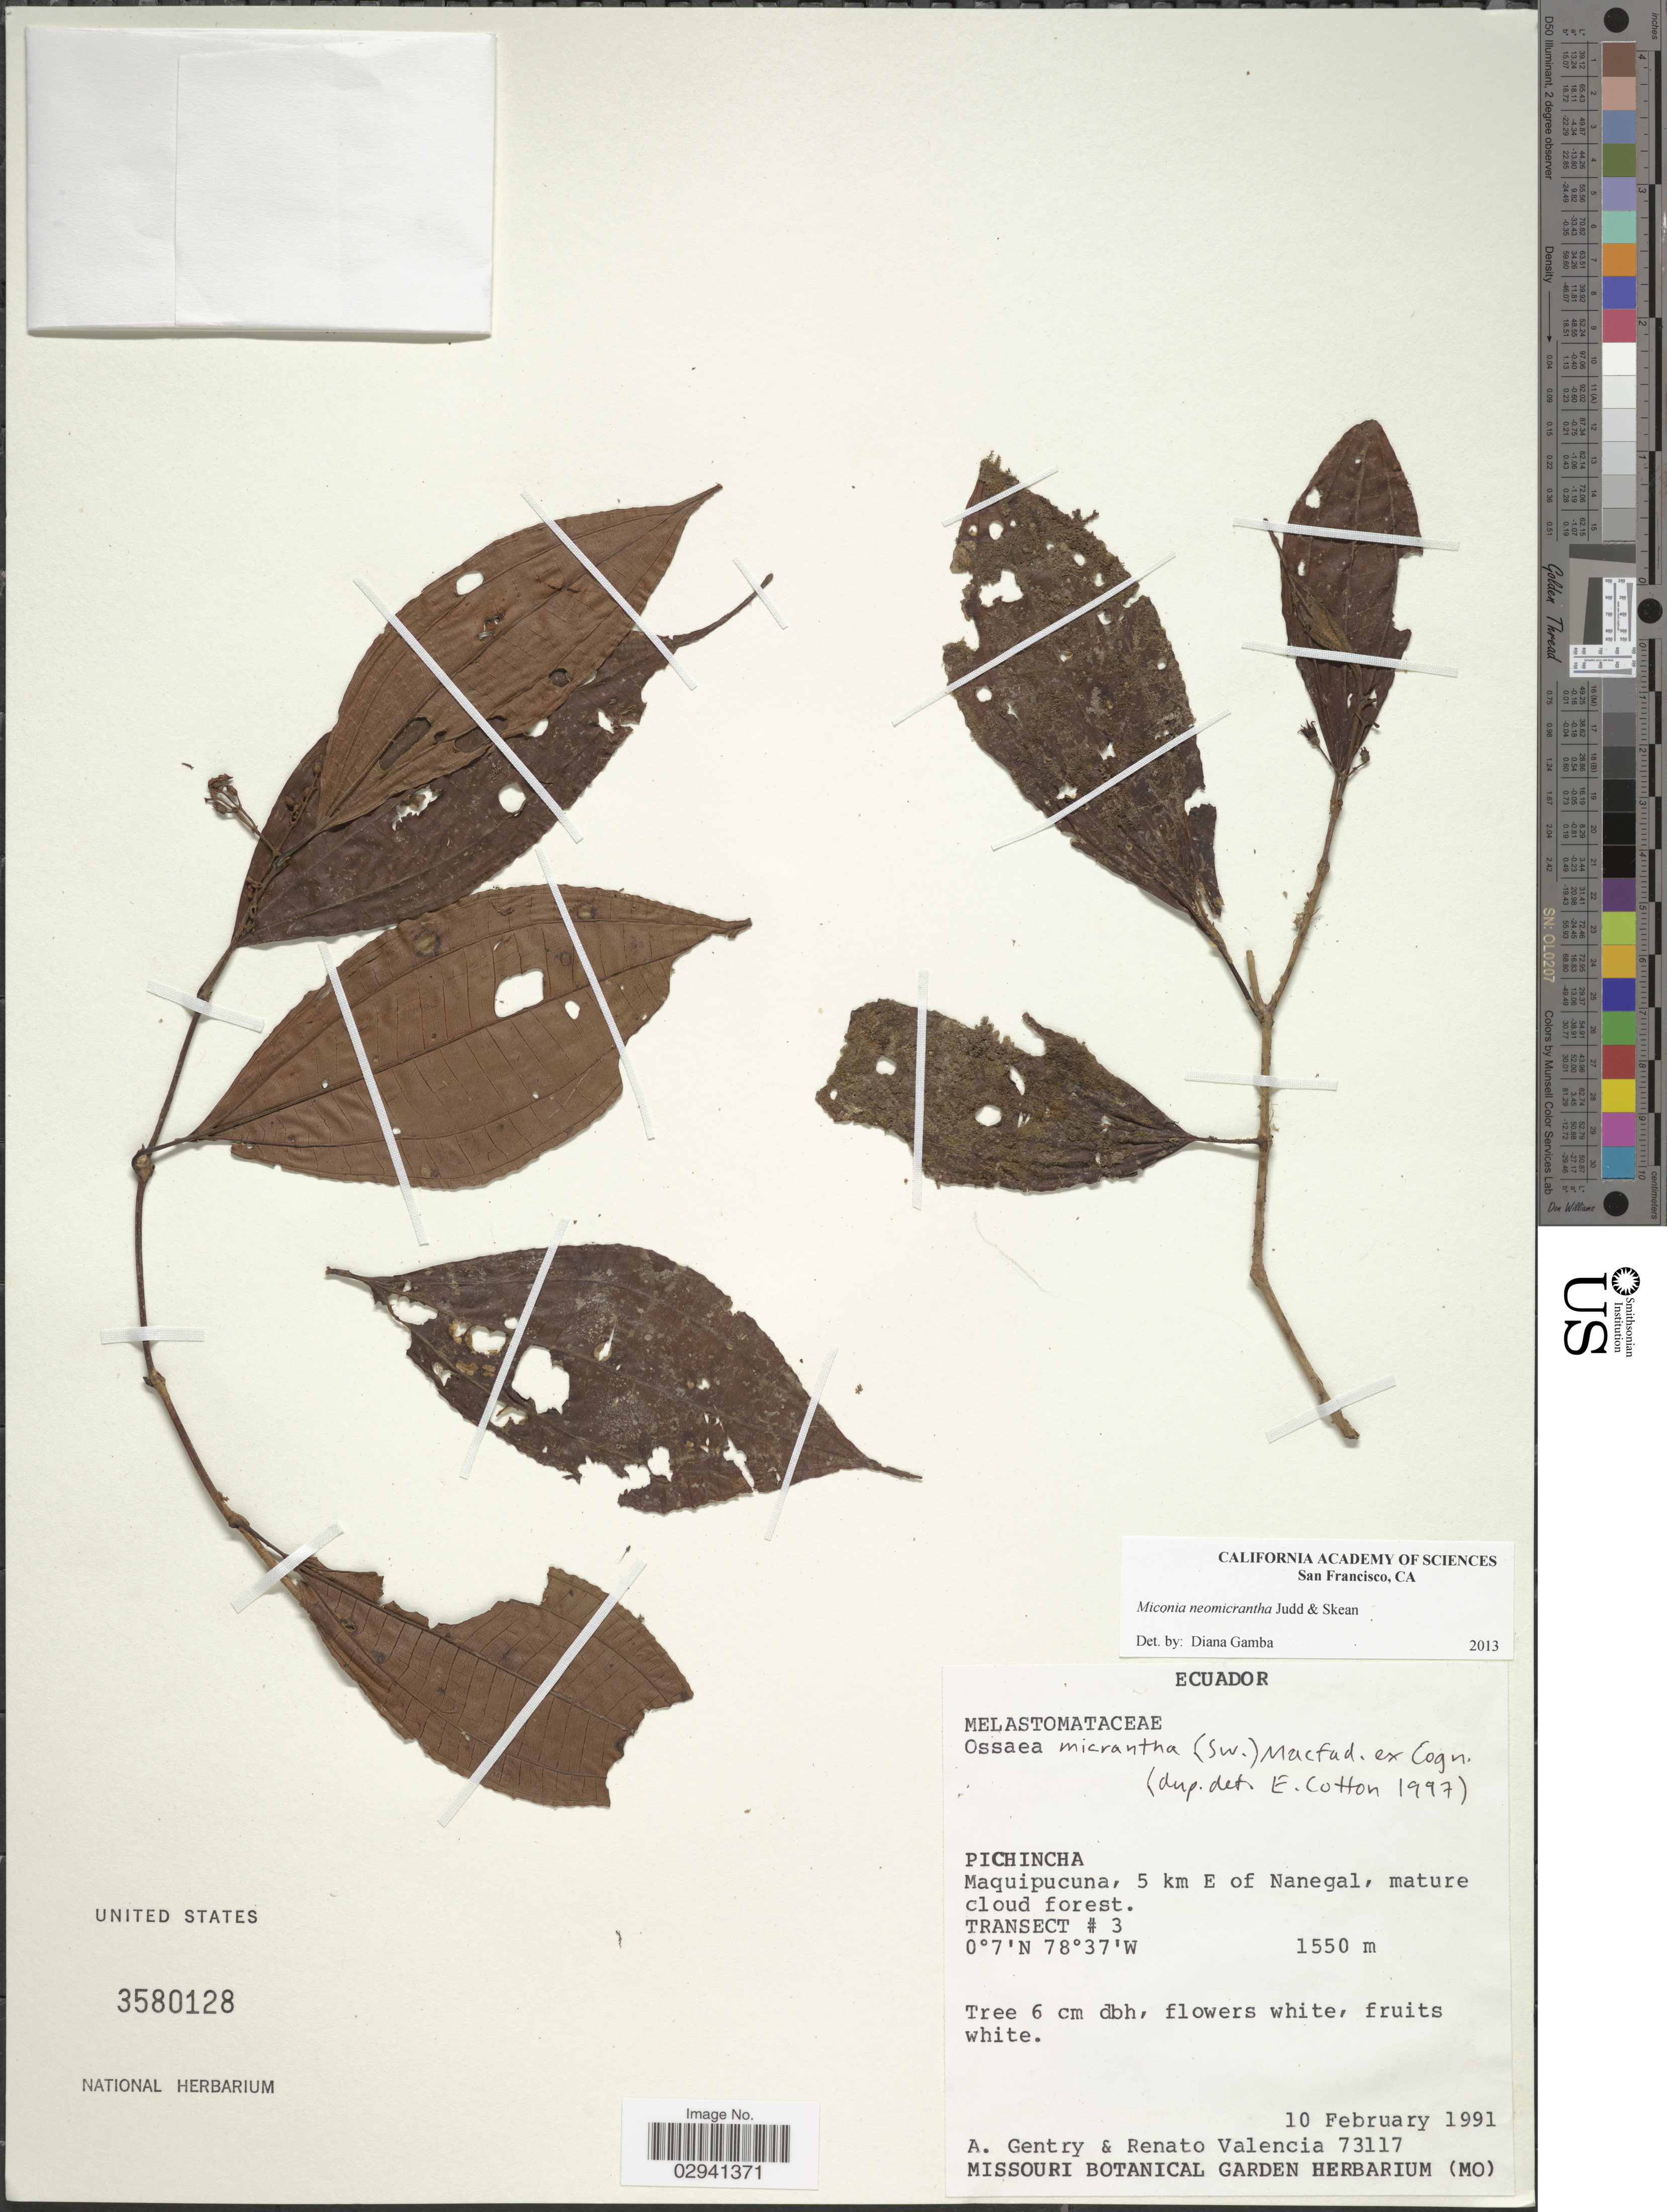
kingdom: Plantae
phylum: Tracheophyta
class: Magnoliopsida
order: Myrtales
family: Melastomataceae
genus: Miconia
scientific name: Miconia neomicrantha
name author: Judd & Skean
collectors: A. H. Gentry & R. Valencia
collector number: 73117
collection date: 1991-02-10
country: Ecuador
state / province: Pichincha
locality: Maquipucuna, 5 km E of Nanegal, mature cloud forest, Transect #3.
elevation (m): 1550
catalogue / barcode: US 3580128